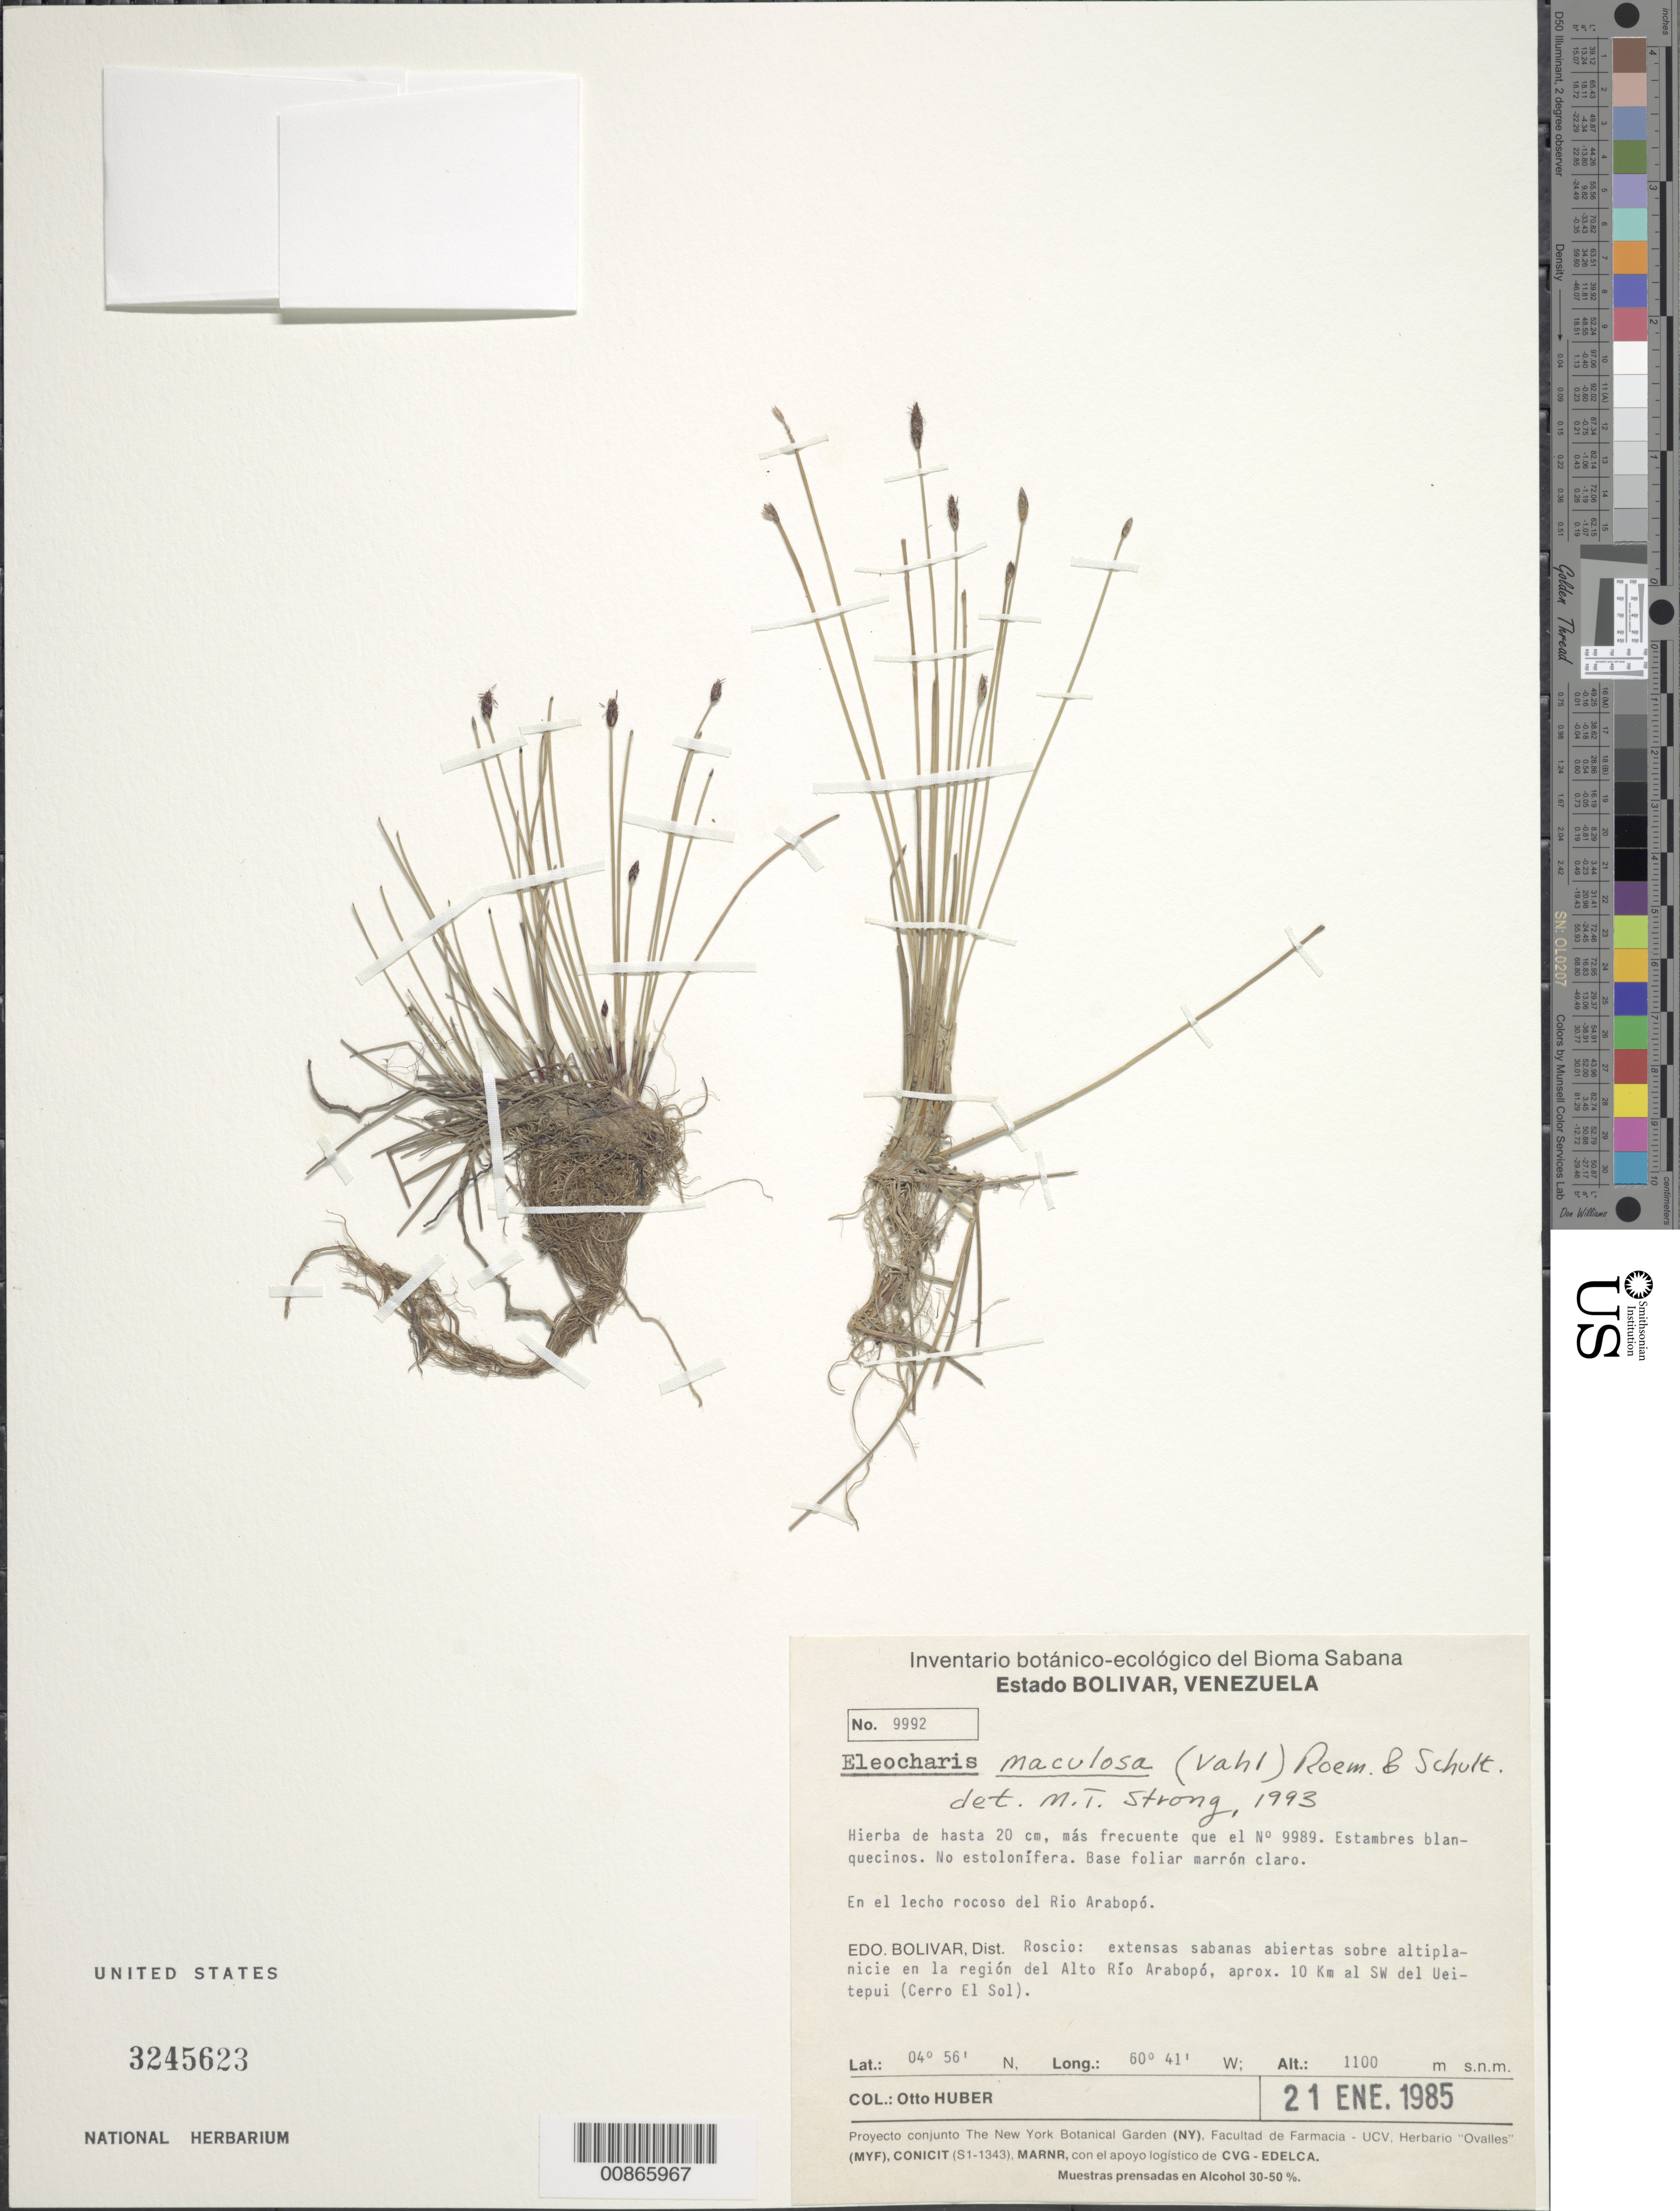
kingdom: Plantae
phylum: Tracheophyta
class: Liliopsida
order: Poales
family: Cyperaceae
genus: Eleocharis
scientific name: Eleocharis maculosa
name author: (Vahl) Roem. & Schult.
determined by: Strong, M. T., (US), Smithsonian Institution - National Museum of Natural History (UNITED STATES)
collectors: O. Huber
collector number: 9992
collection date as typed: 21-Jan-85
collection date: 1985-01-21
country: Venezuela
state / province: Bolívar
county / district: Roscio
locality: Alto Río Arabapó, 10 km SW del Ueitepuí (Cerro El Sol)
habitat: Extensas sabanas abiertas sobre altiplanicie en la region del rio, en el lecho rocoso del rio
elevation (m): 1100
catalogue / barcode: US 3245623